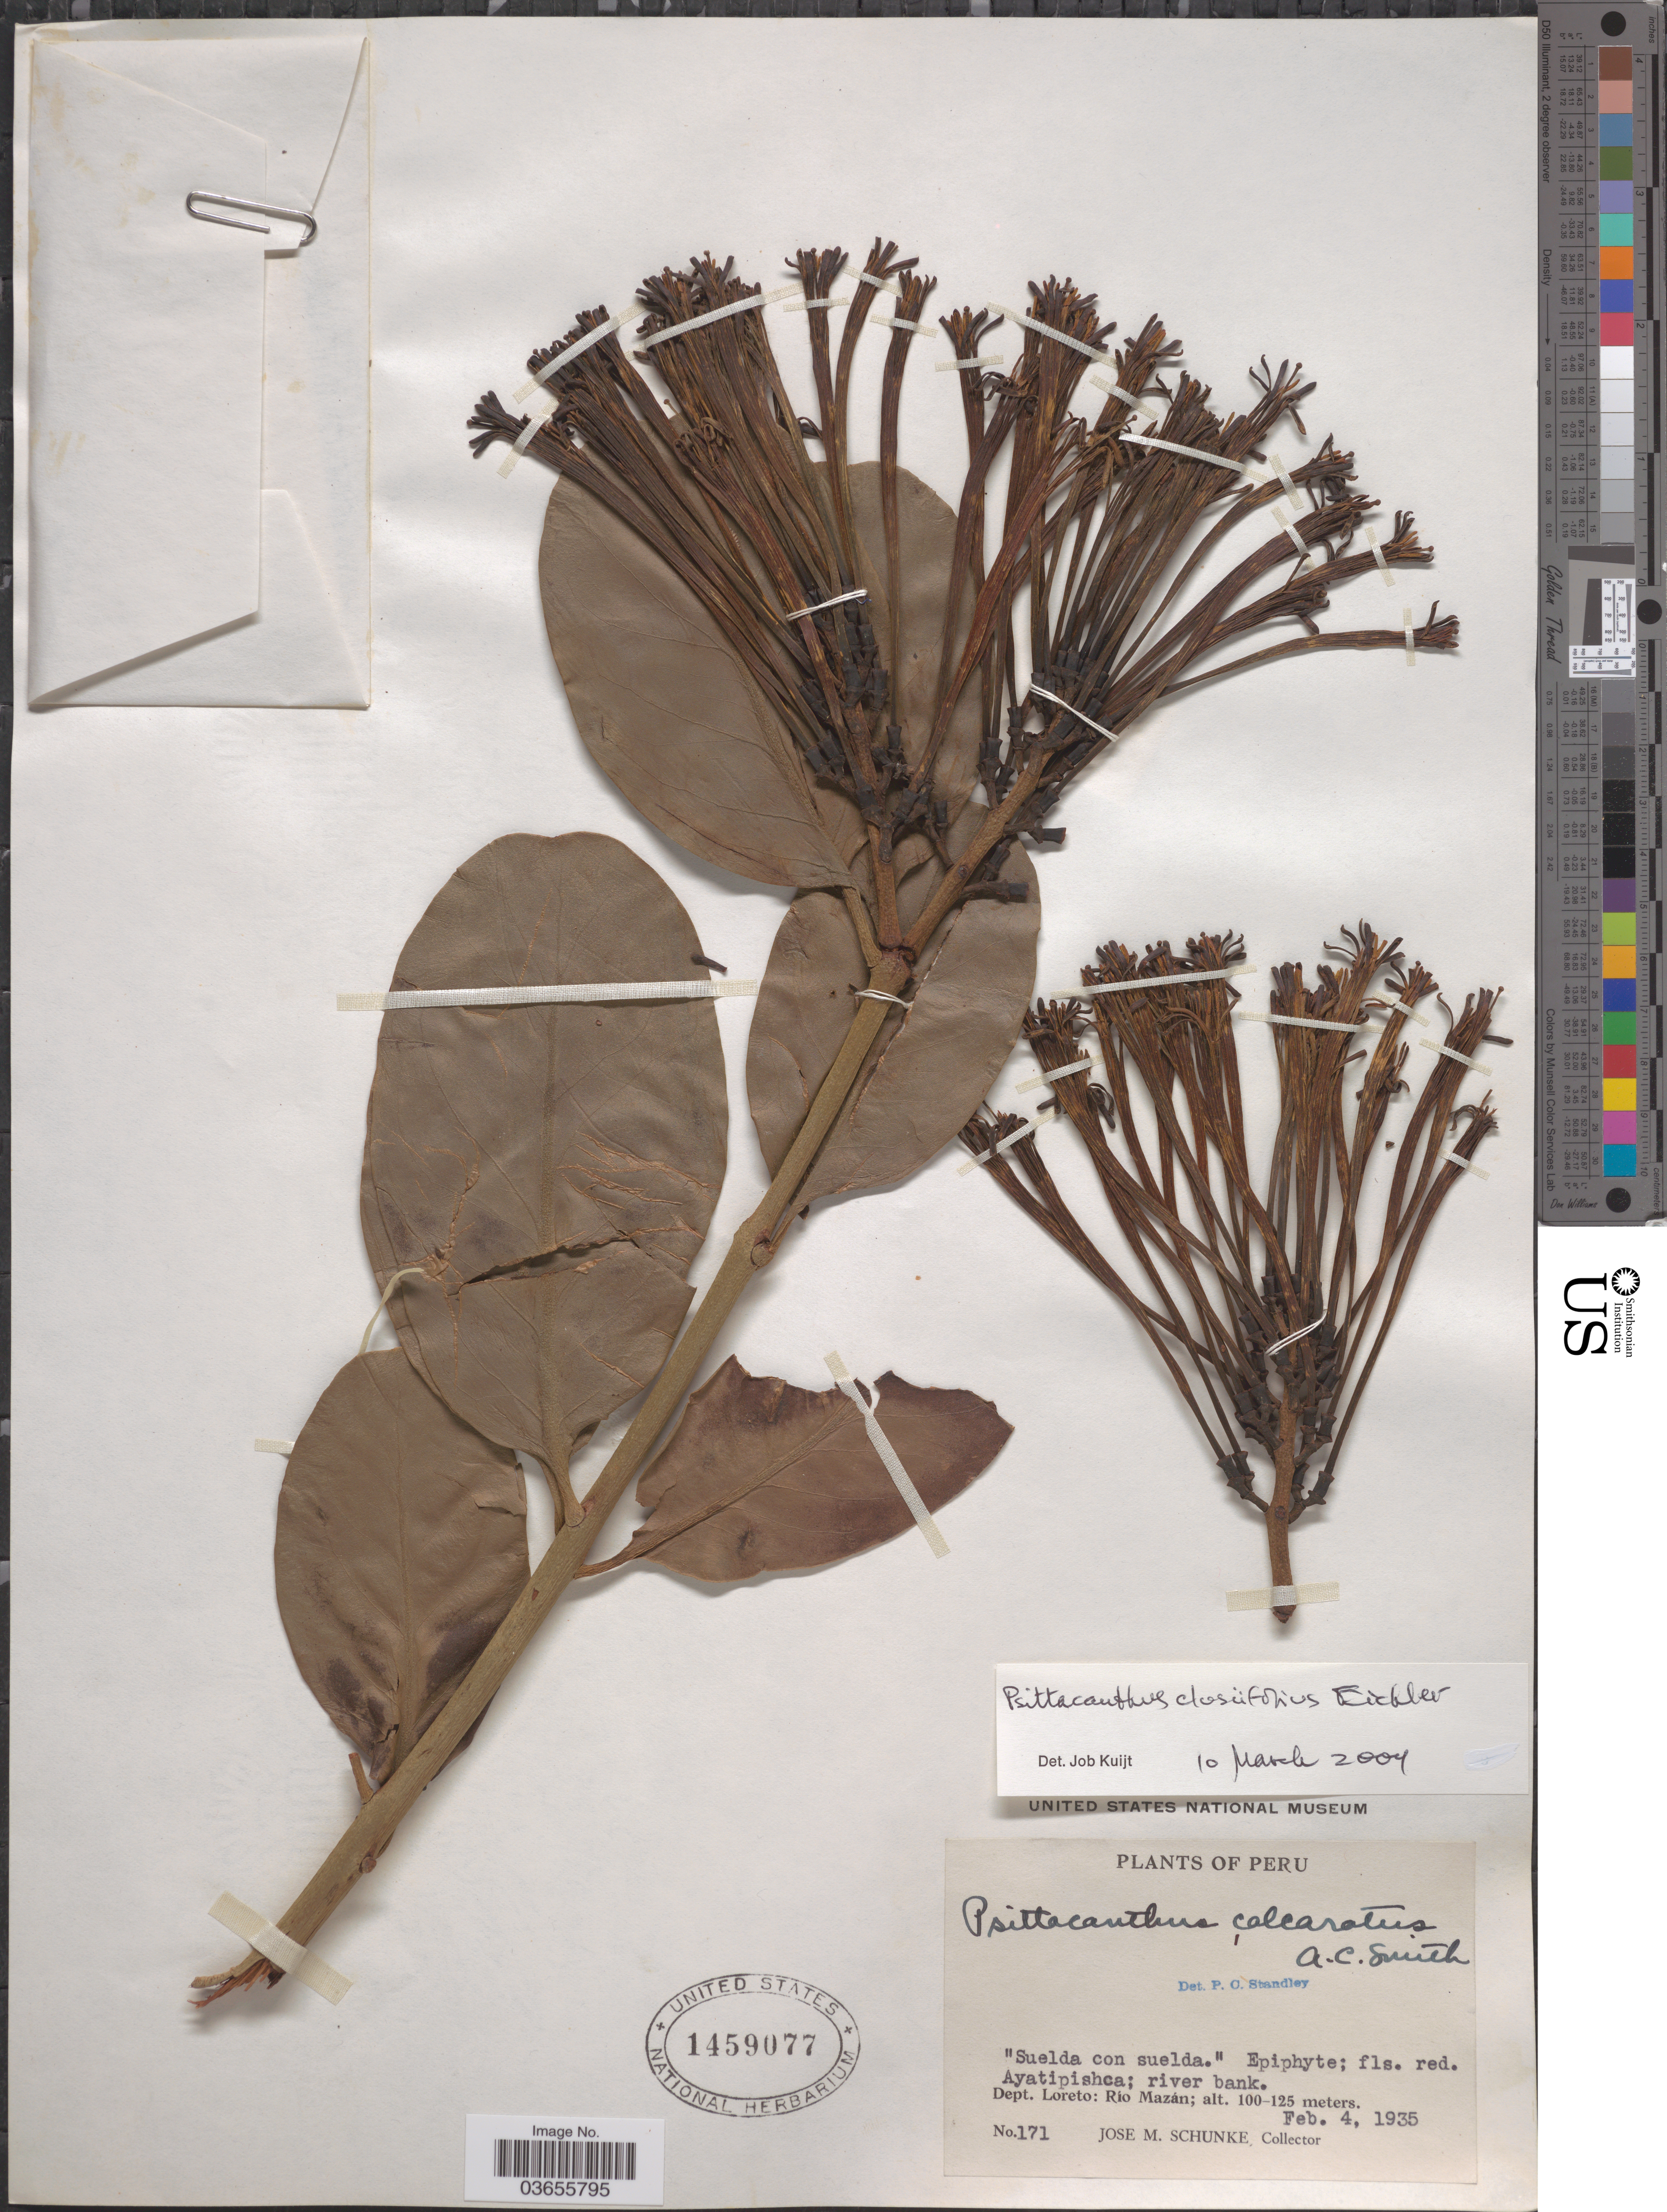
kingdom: Plantae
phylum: Tracheophyta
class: Magnoliopsida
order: Santalales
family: Loranthaceae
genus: Psittacanthus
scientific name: Psittacanthus clusiifolius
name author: Eichler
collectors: J. M. Schunke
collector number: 171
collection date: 1935-02-04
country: Peru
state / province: Loreto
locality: Dept. Loreto: Río Mazán.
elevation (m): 100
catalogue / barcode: US 1459077